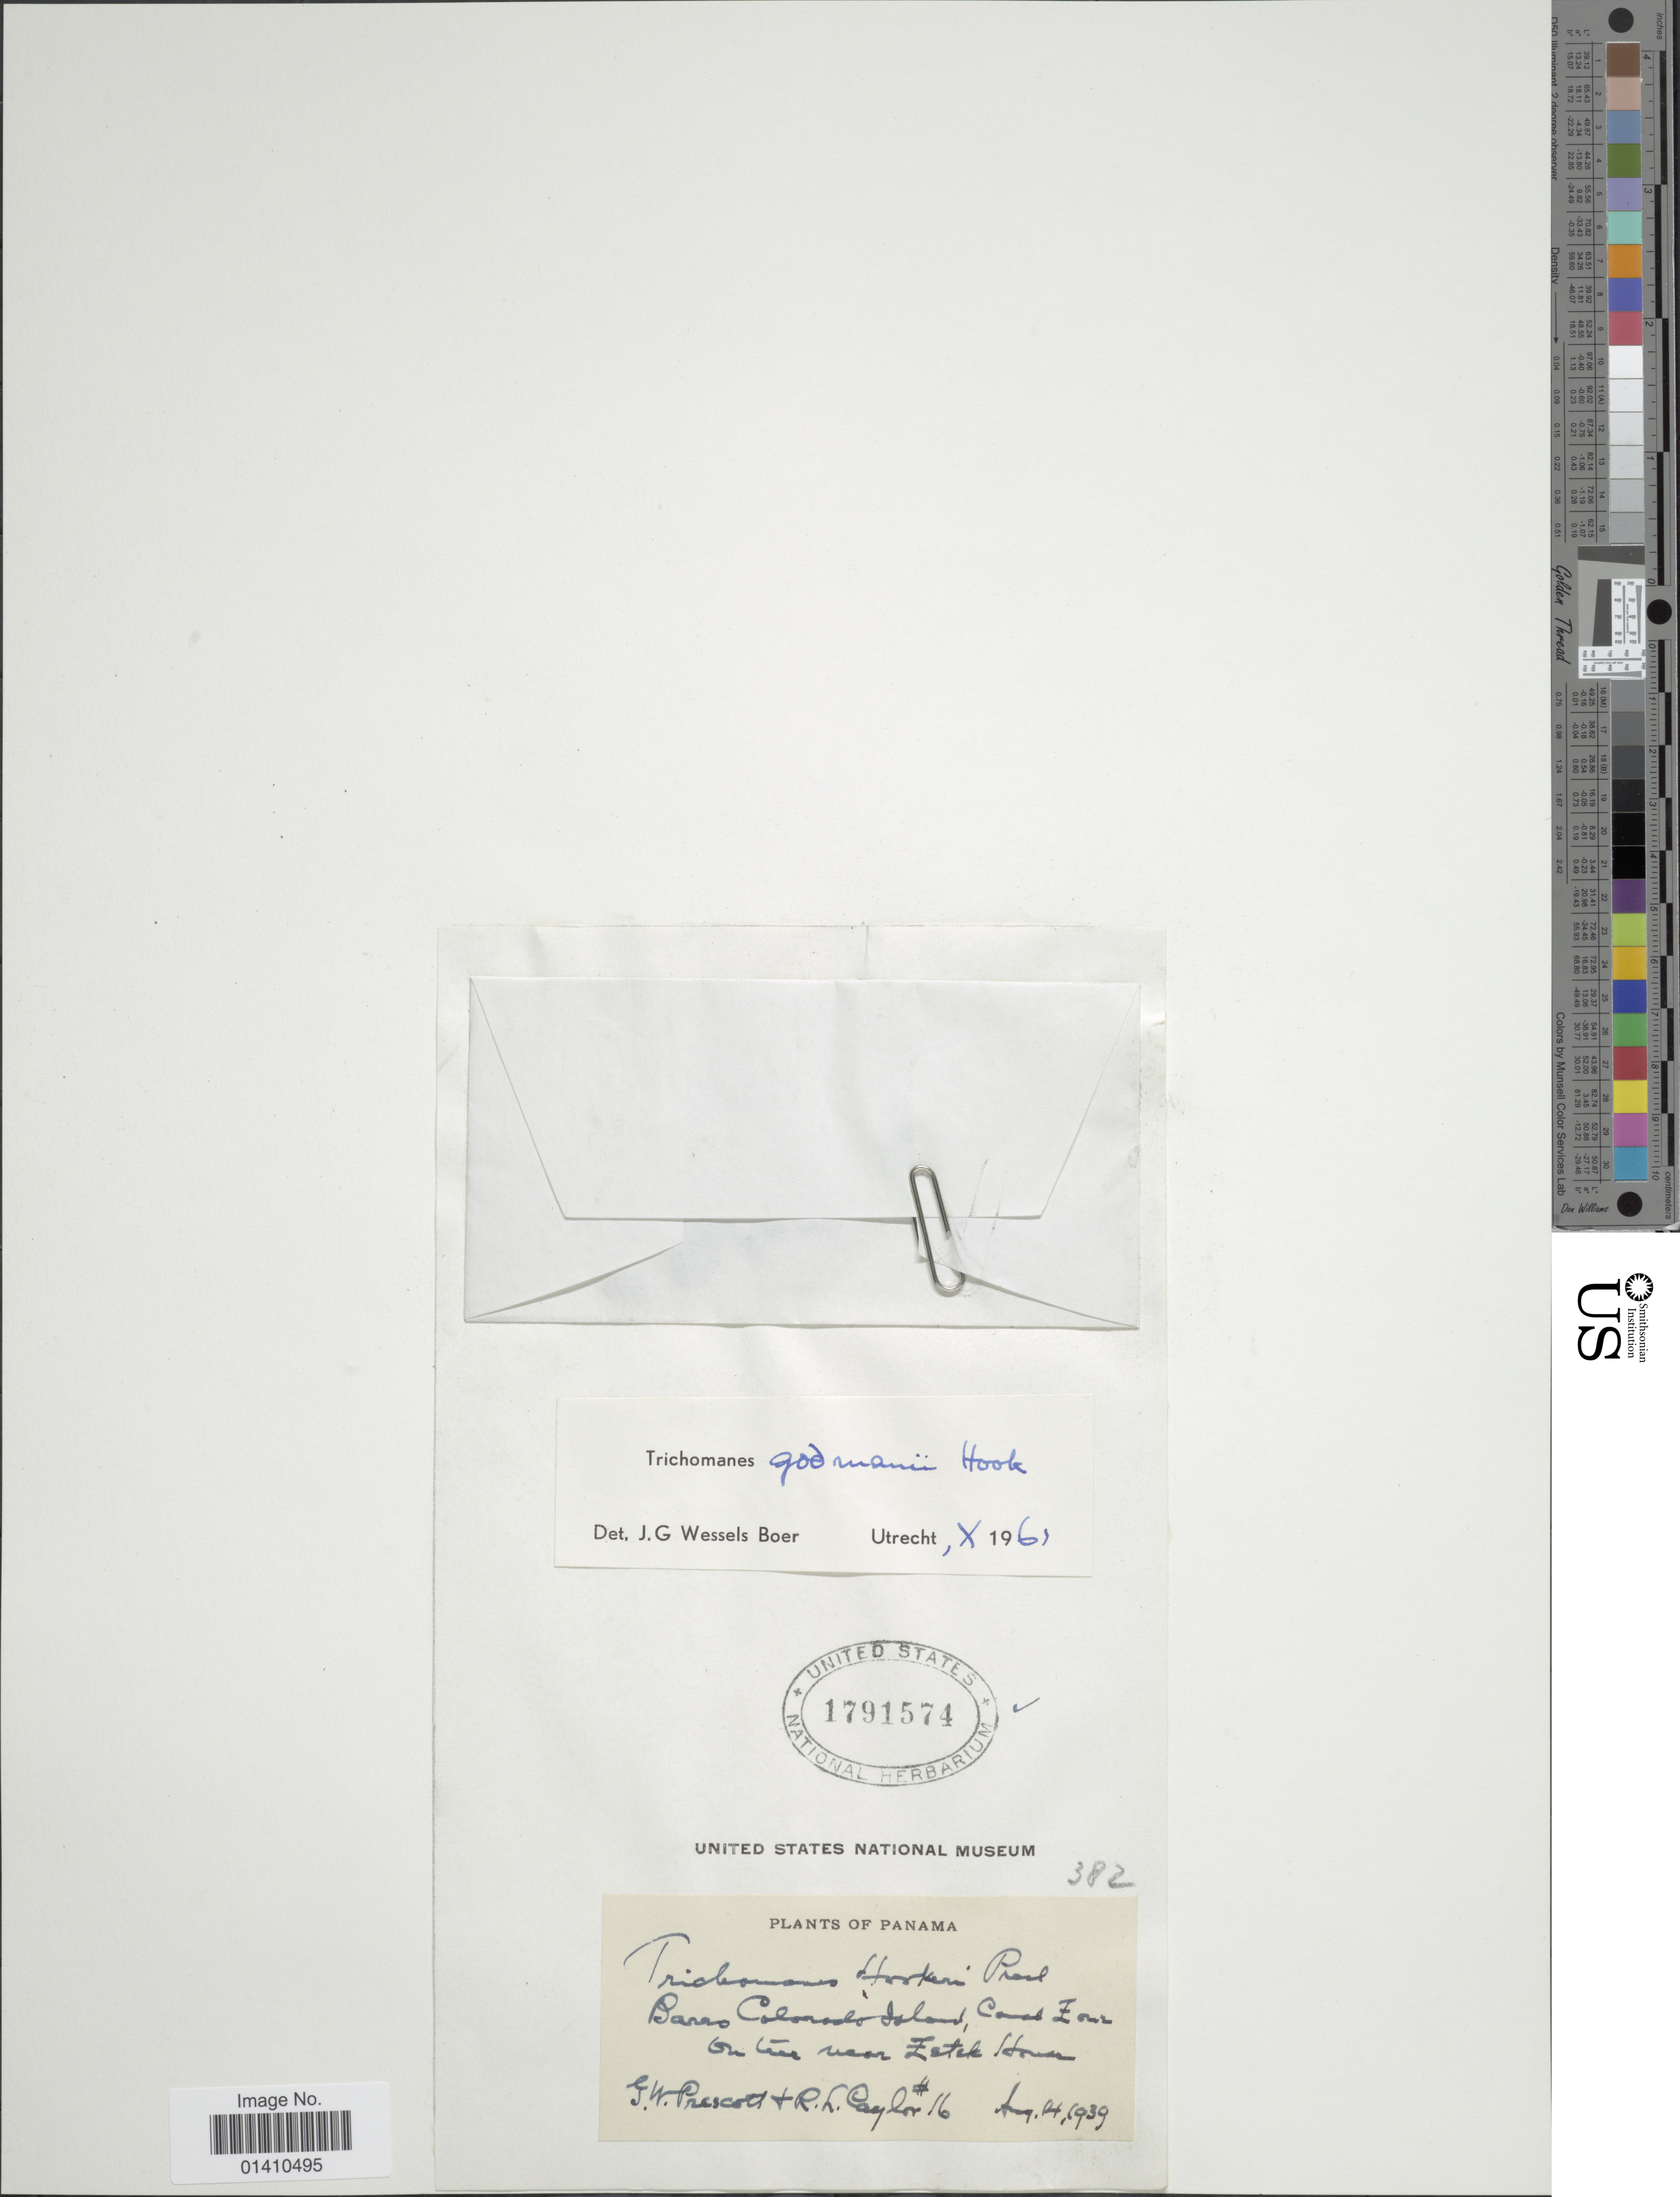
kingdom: Plantae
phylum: Tracheophyta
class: Polypodiopsida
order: Hymenophyllales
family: Hymenophyllaceae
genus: Didymoglossum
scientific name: Didymoglossum godmanii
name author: (Hook. ex Baker) Ebihara & Dubuisson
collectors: G. Prescott & R. Caylor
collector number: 16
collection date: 1939-08-04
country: Panama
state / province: Panamá Oeste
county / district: Canal Zone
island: Barro Colorado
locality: Barro Colorado Island, Canal Zone. On tree near Zetele House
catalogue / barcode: US 1791574